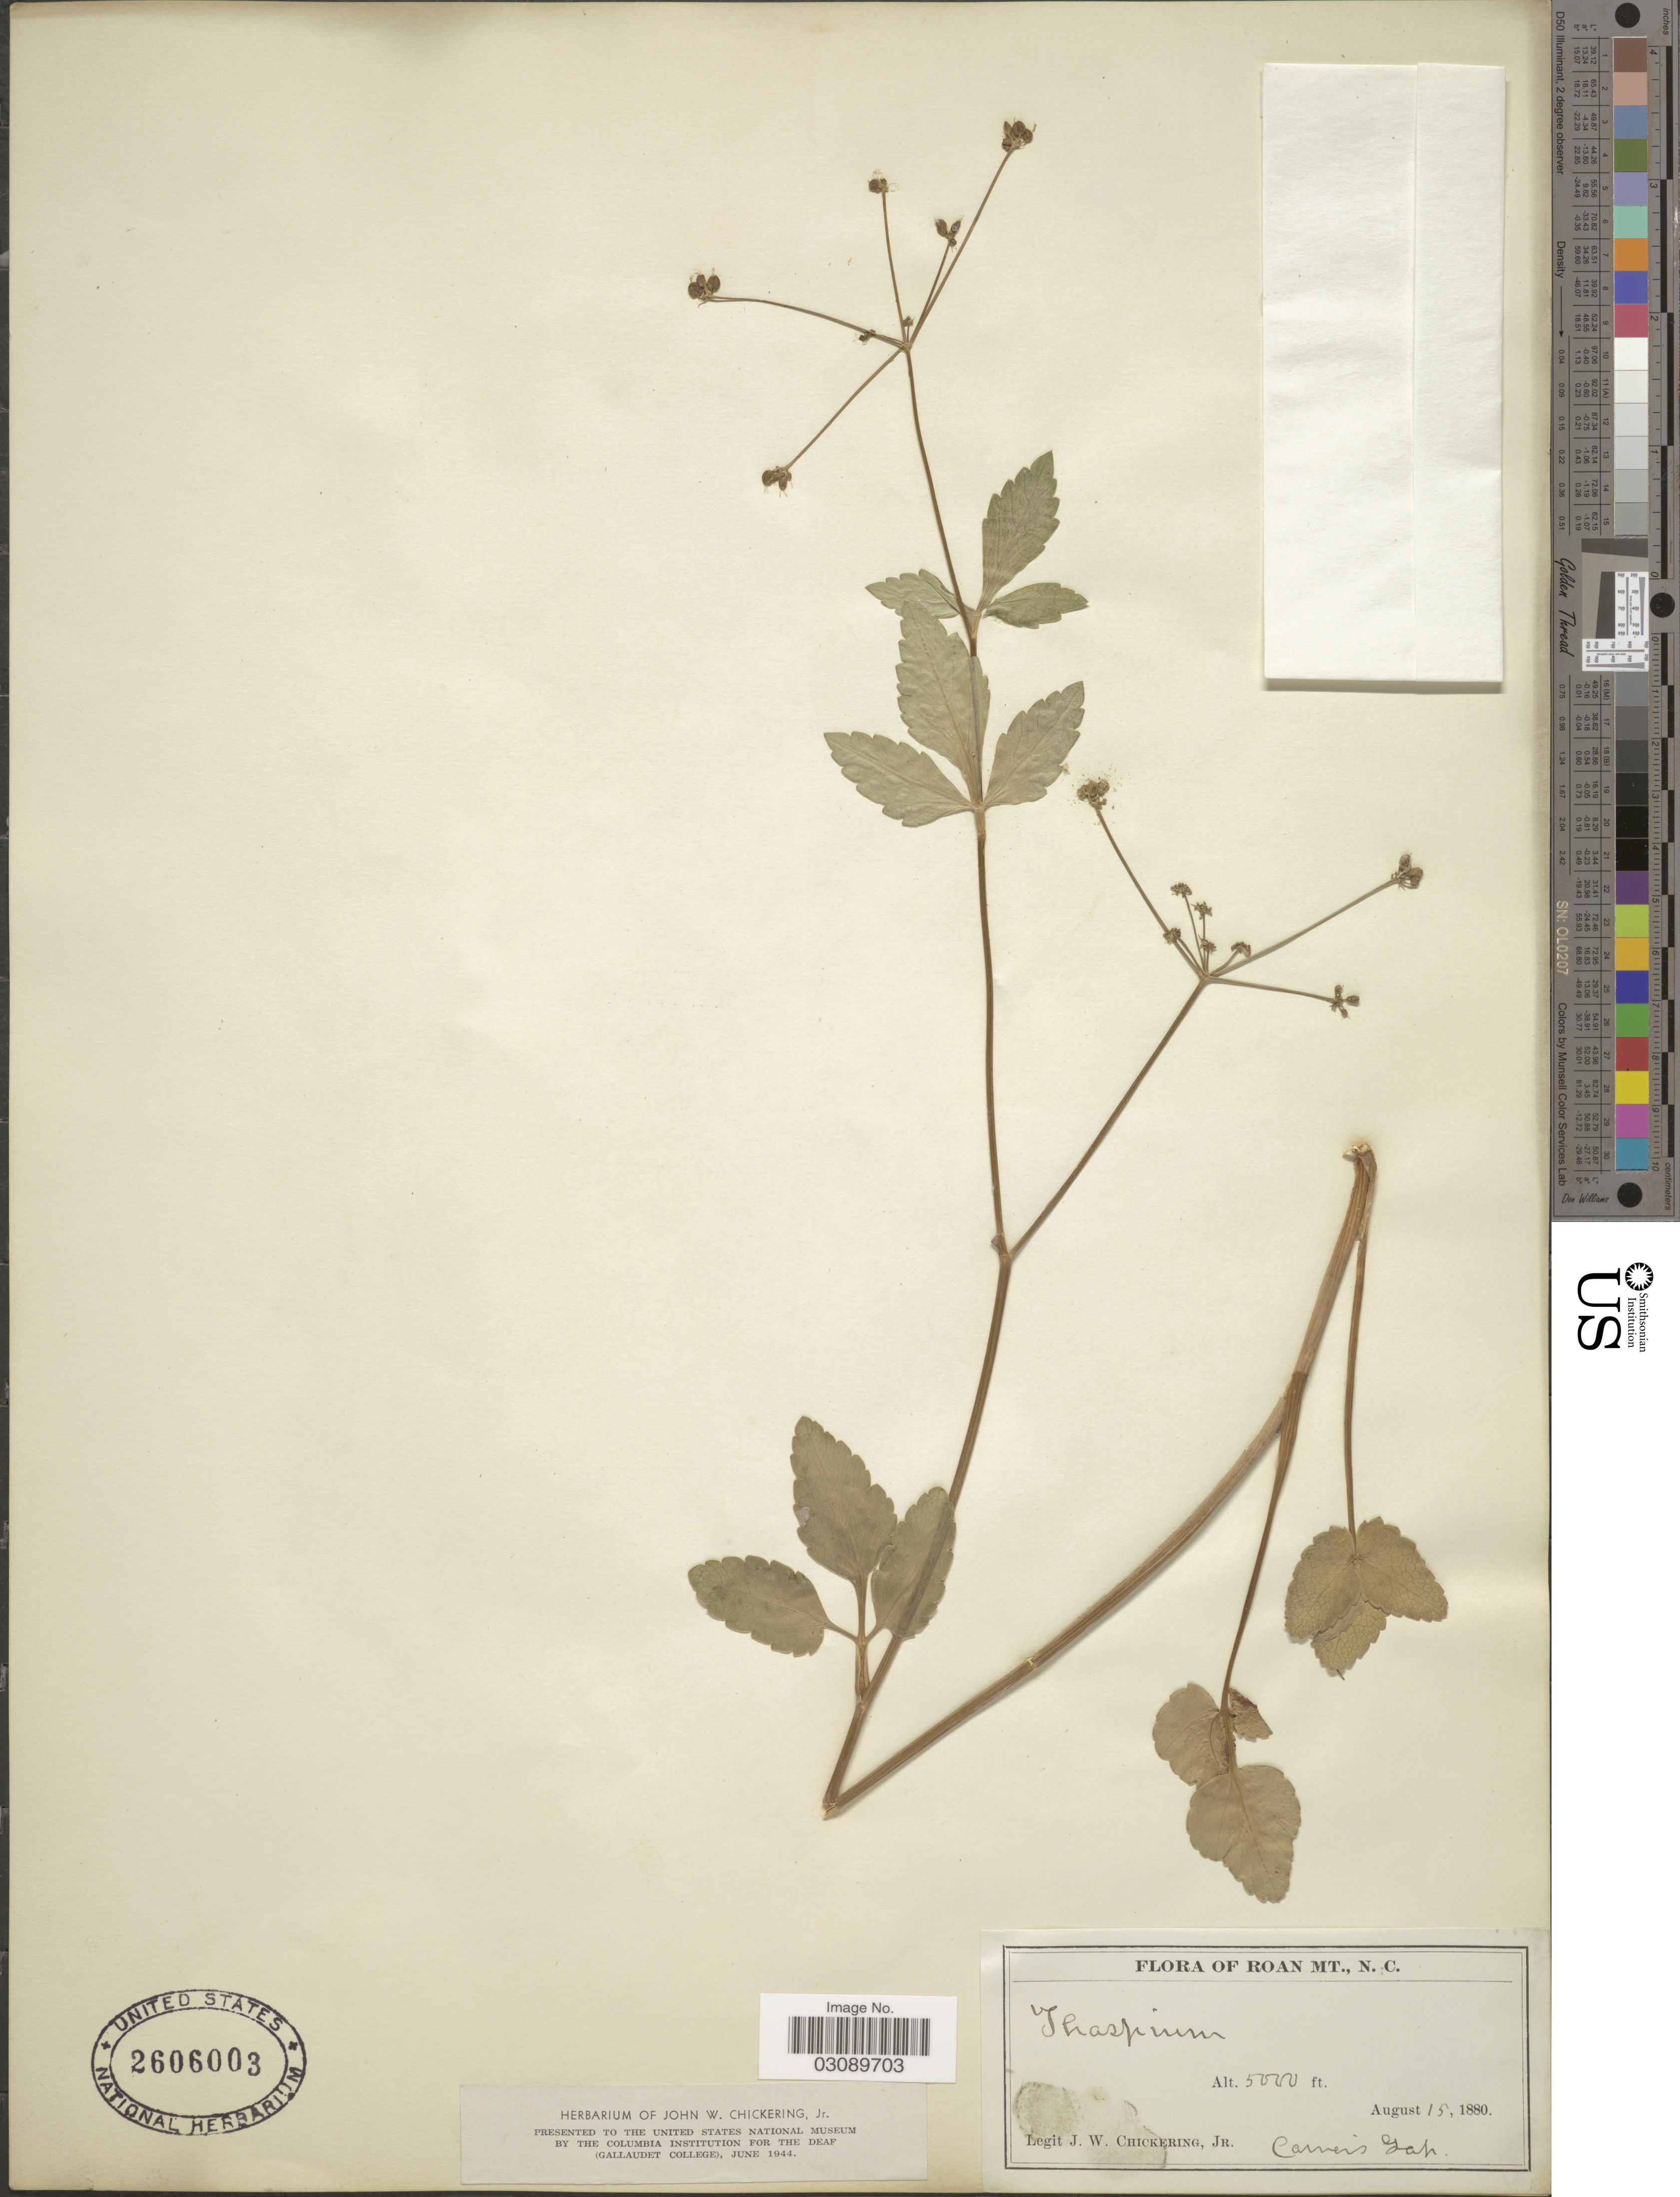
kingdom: Plantae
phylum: Tracheophyta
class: Magnoliopsida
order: Apiales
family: Apiaceae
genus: Thaspium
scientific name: Thaspium sp.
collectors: J. W. Chickering Jr.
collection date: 1880-08-15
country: United States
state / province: North Carolina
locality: Roan Mt. Carver's Gap.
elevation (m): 1524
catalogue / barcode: US 2606003